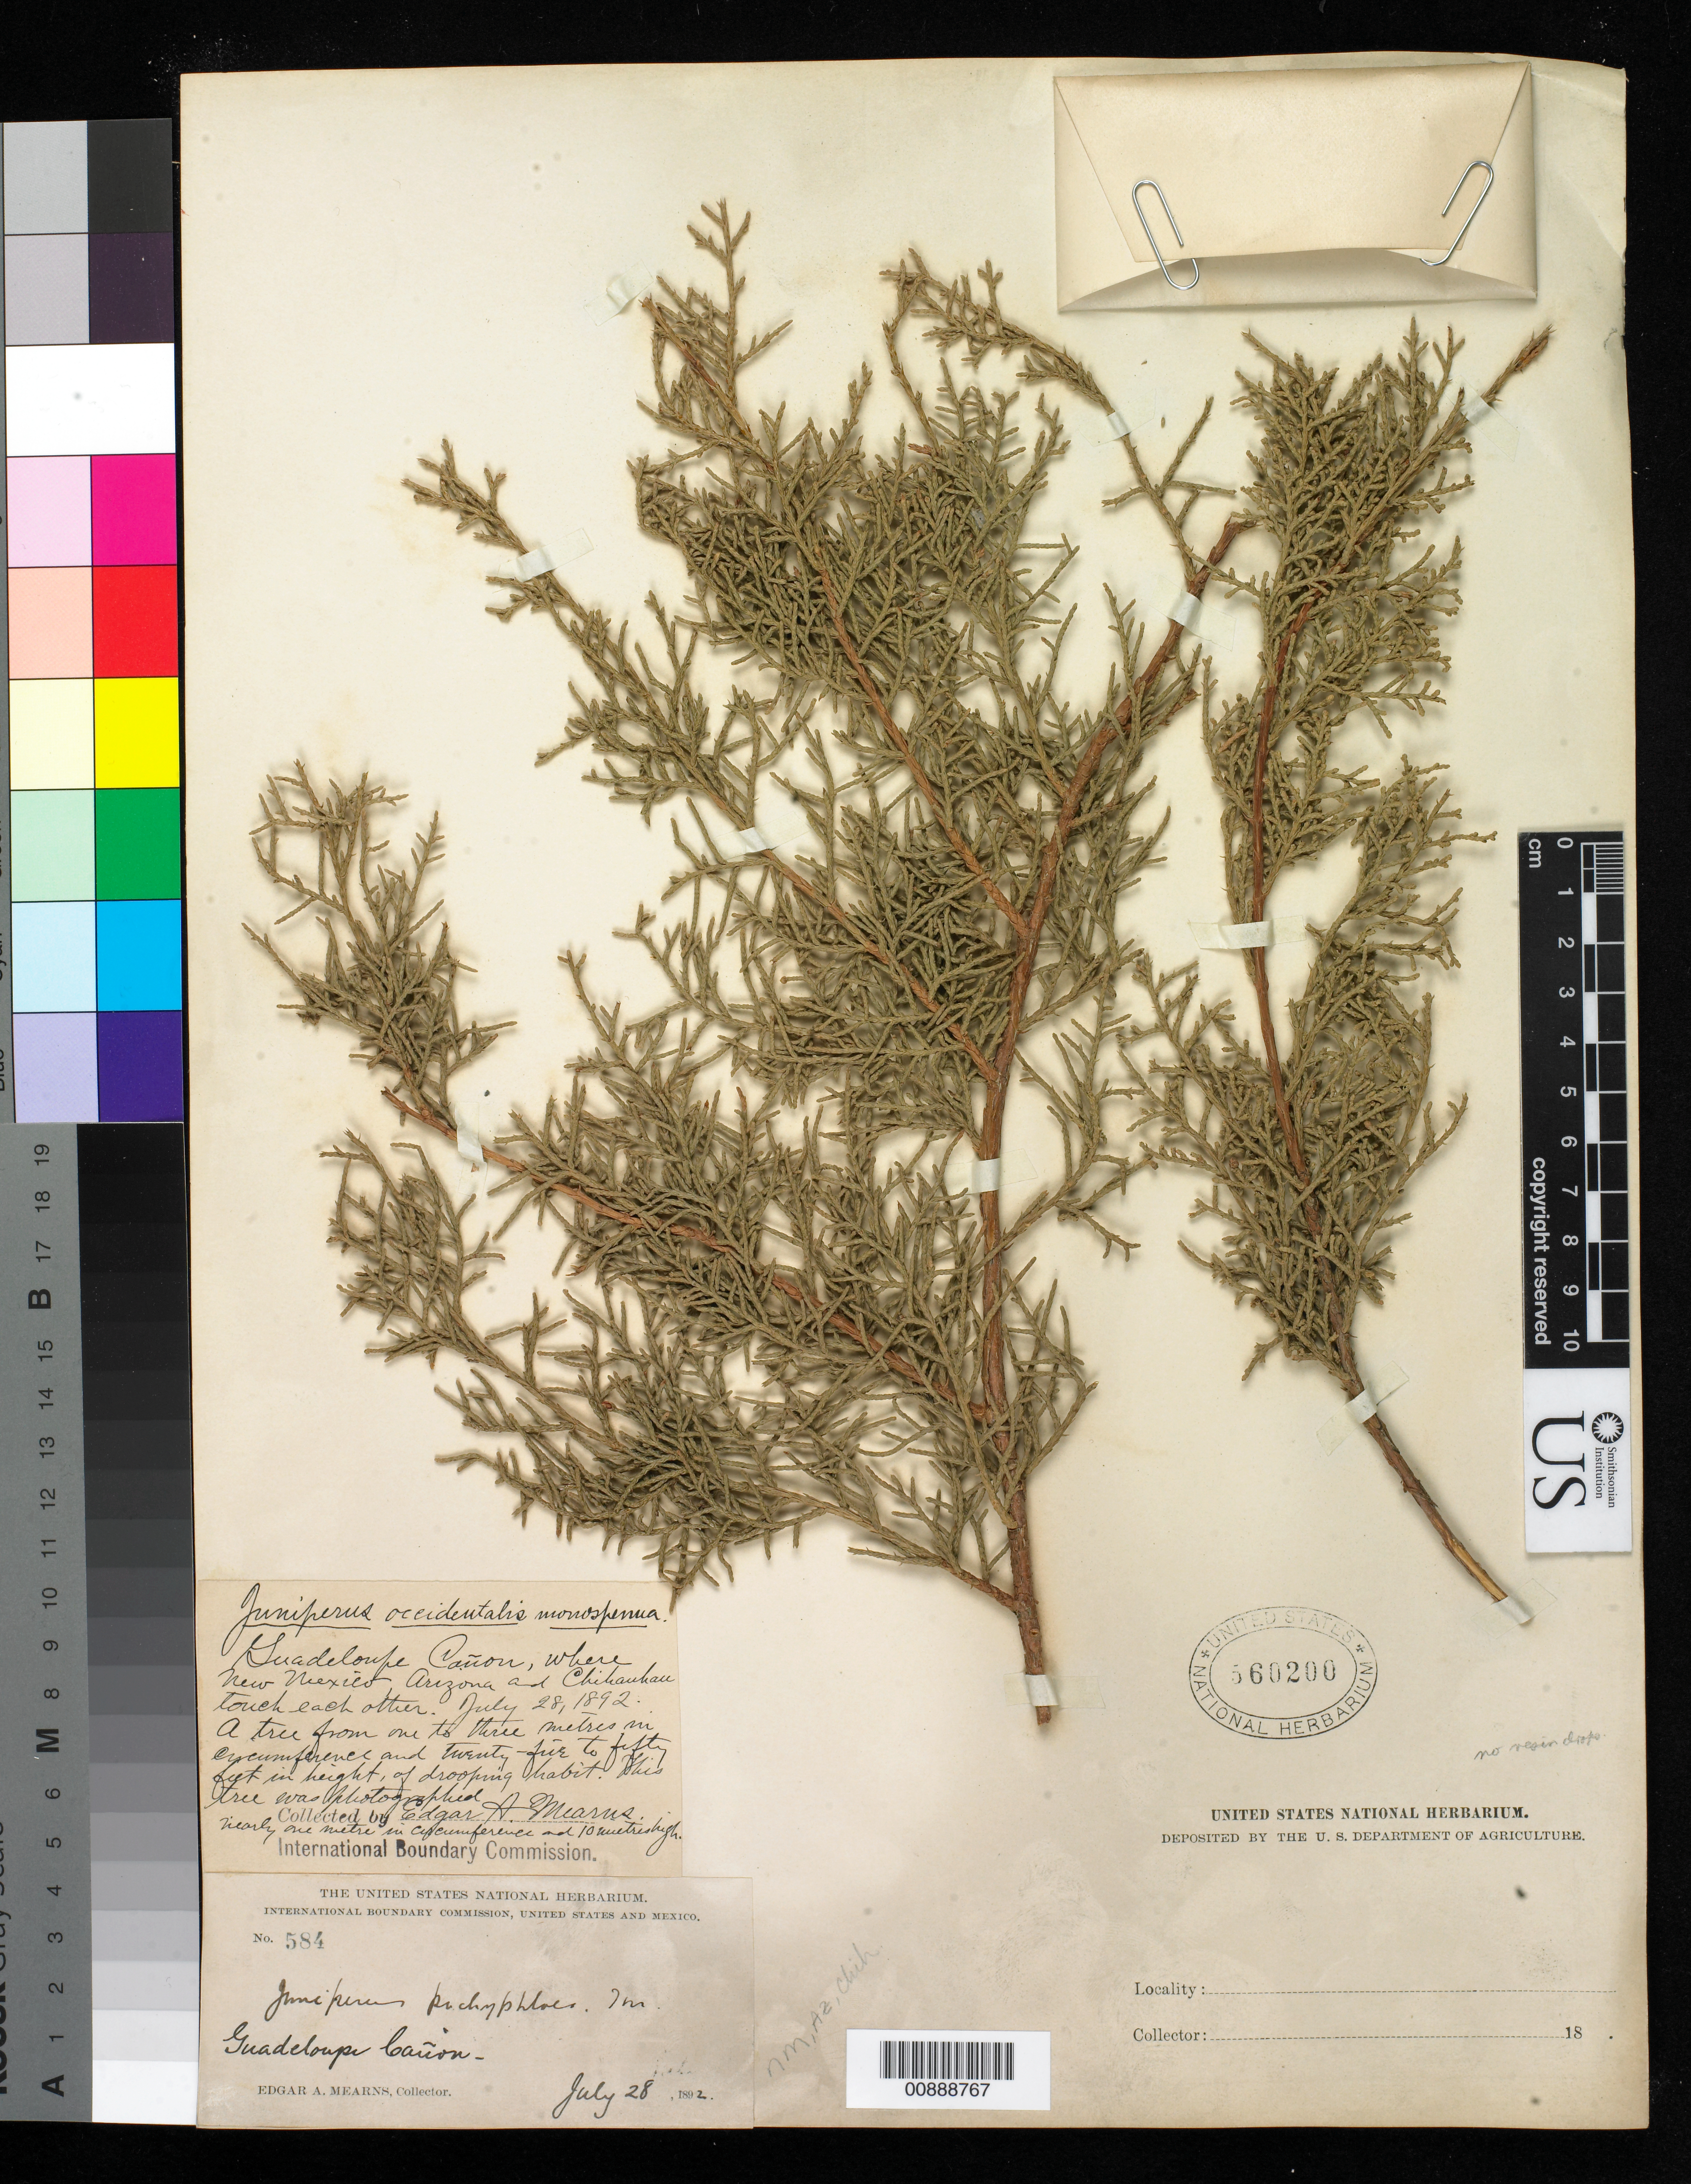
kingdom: Plantae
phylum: Tracheophyta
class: Pinopsida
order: Pinales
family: Cupressaceae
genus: Juniperus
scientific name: Juniperus deppeana var. pachyphlaea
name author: (Torr.) Martínez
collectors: E. A. Mearns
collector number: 584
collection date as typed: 28 Jul 1892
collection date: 1892-07-28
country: Mexico / United States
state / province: New Mexico / Arizona / Chihuahua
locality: Guadalupe Cañon, where New Mexico, Arizona and Chihuahua touch each other.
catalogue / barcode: US 560200